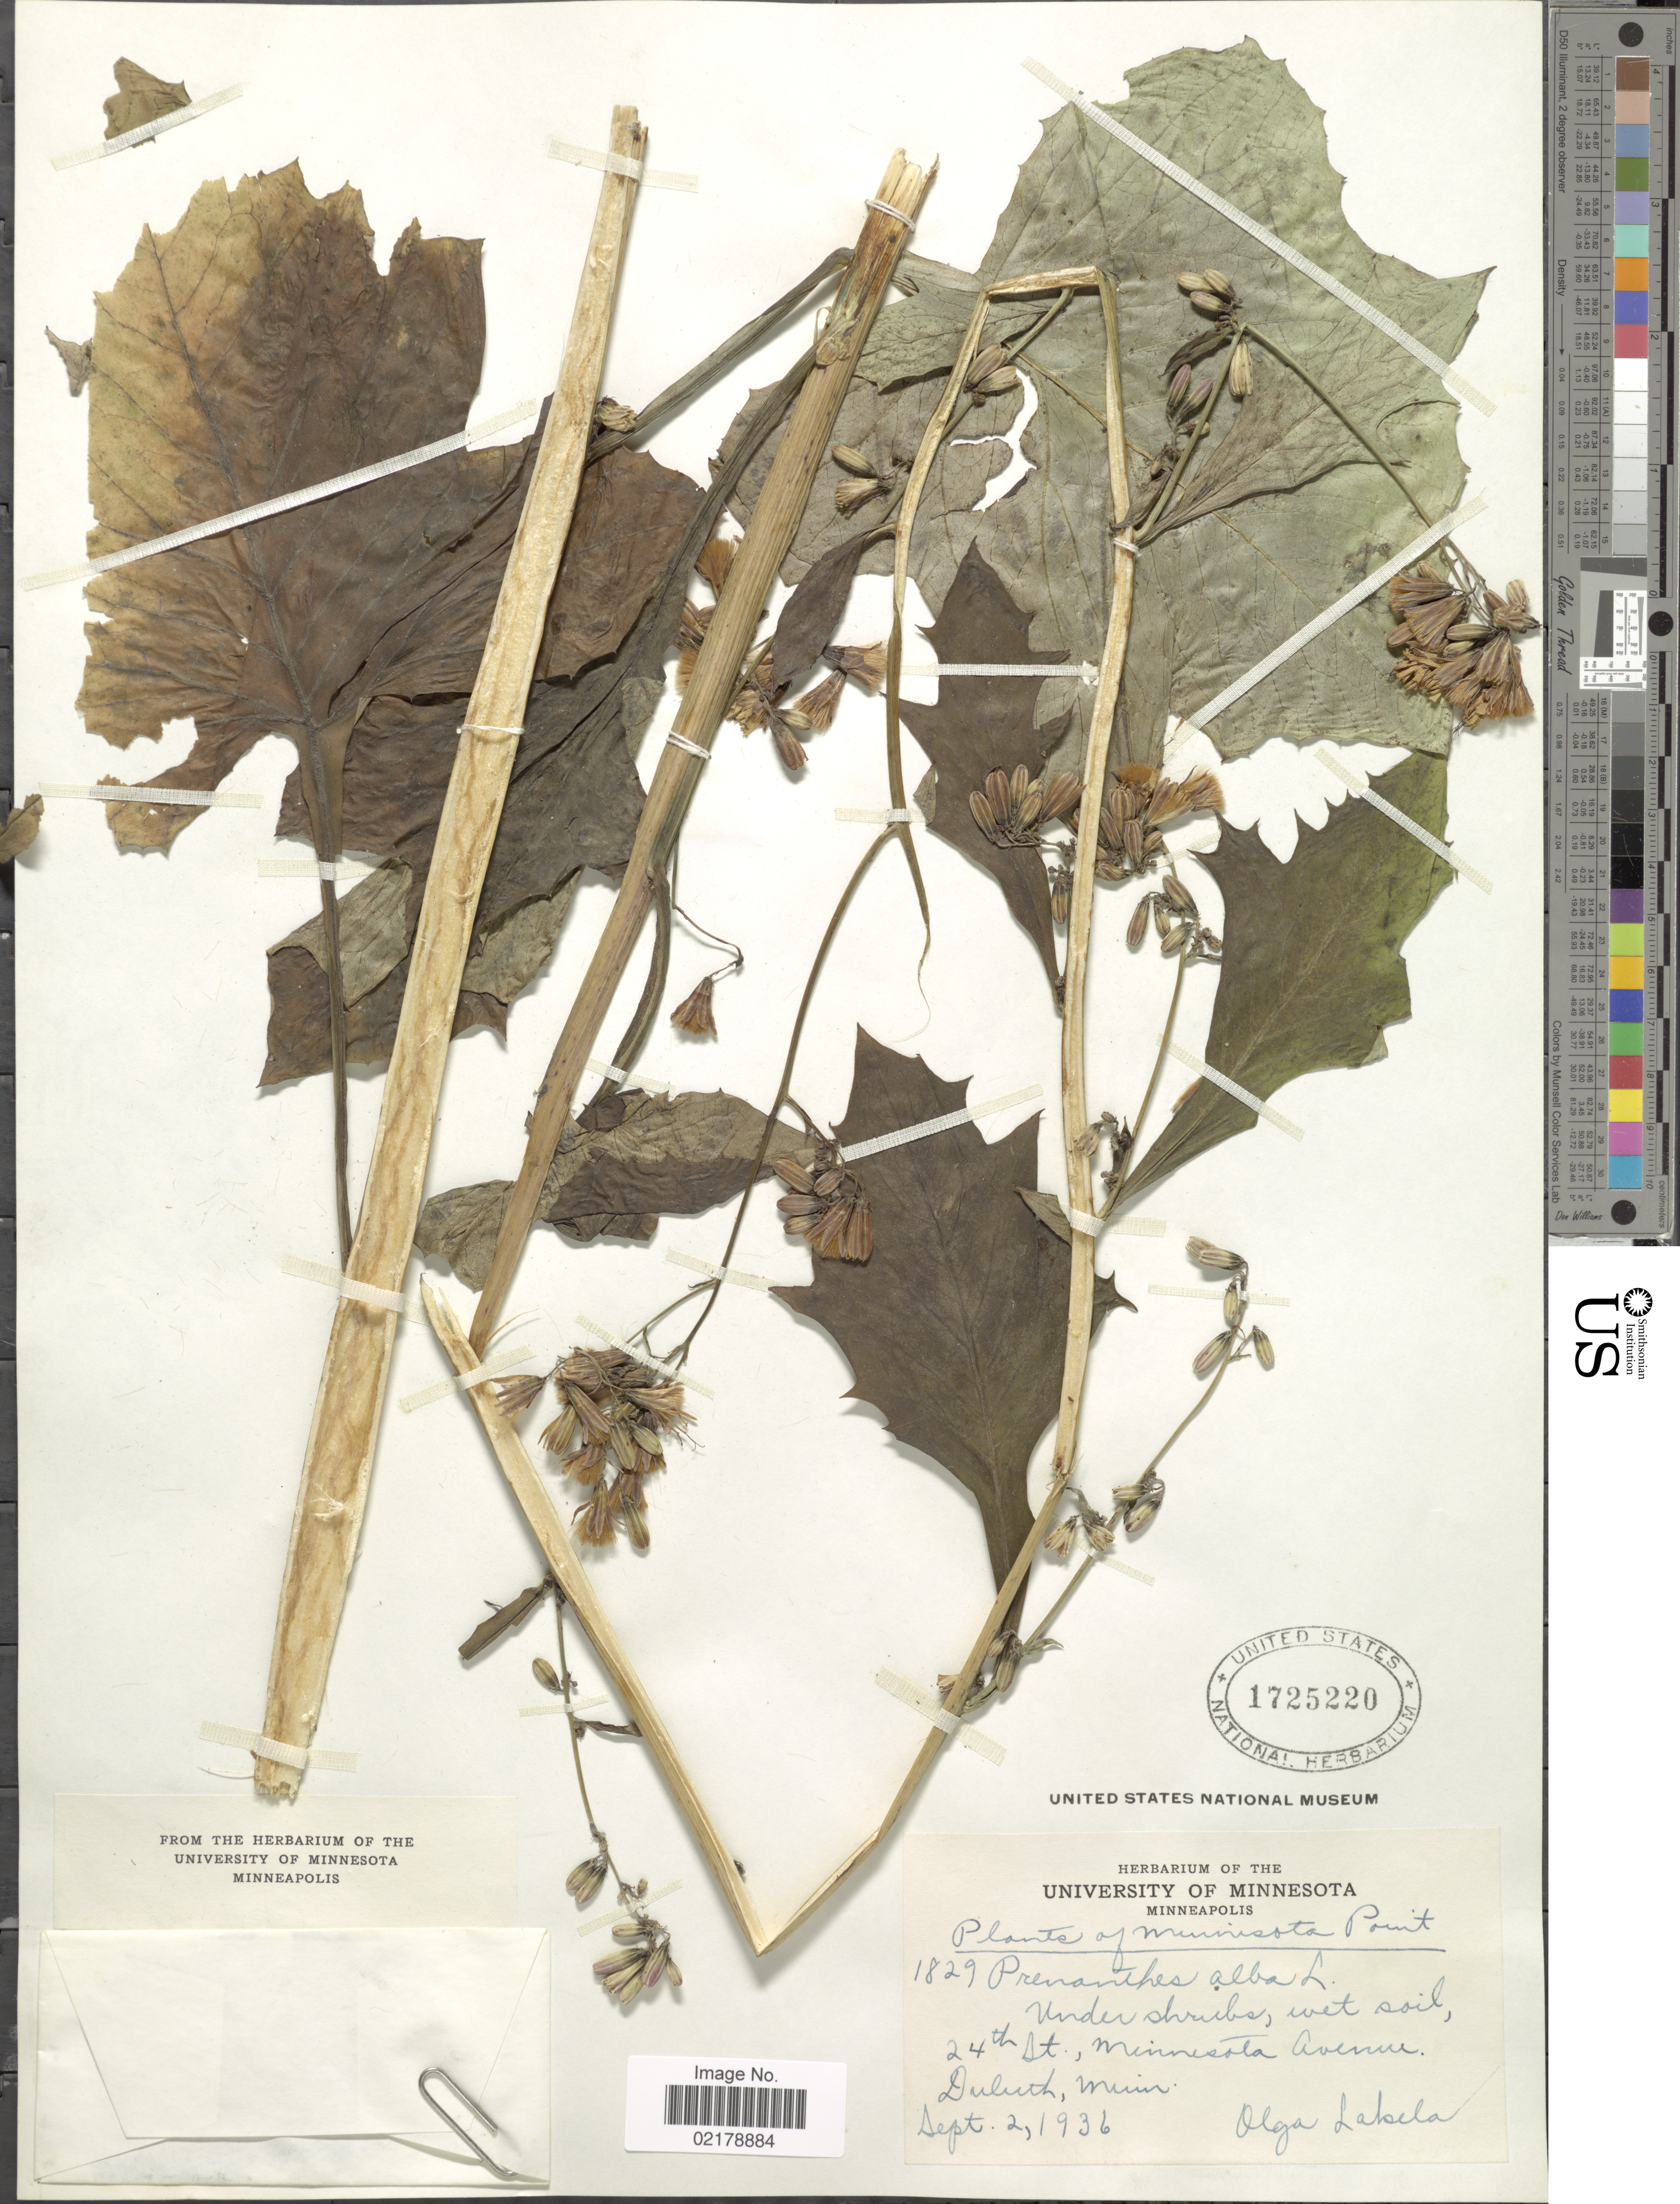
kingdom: Plantae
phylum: Tracheophyta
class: Magnoliopsida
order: Asterales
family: Asteraceae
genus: Nabalus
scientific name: Nabalus albus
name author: (L.) Hook.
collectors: O. K. Lakela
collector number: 1829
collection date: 1936-09-02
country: United States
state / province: Minnesota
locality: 24th St., Minnesota Avenue, Duluth, Minn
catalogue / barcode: US 1725220